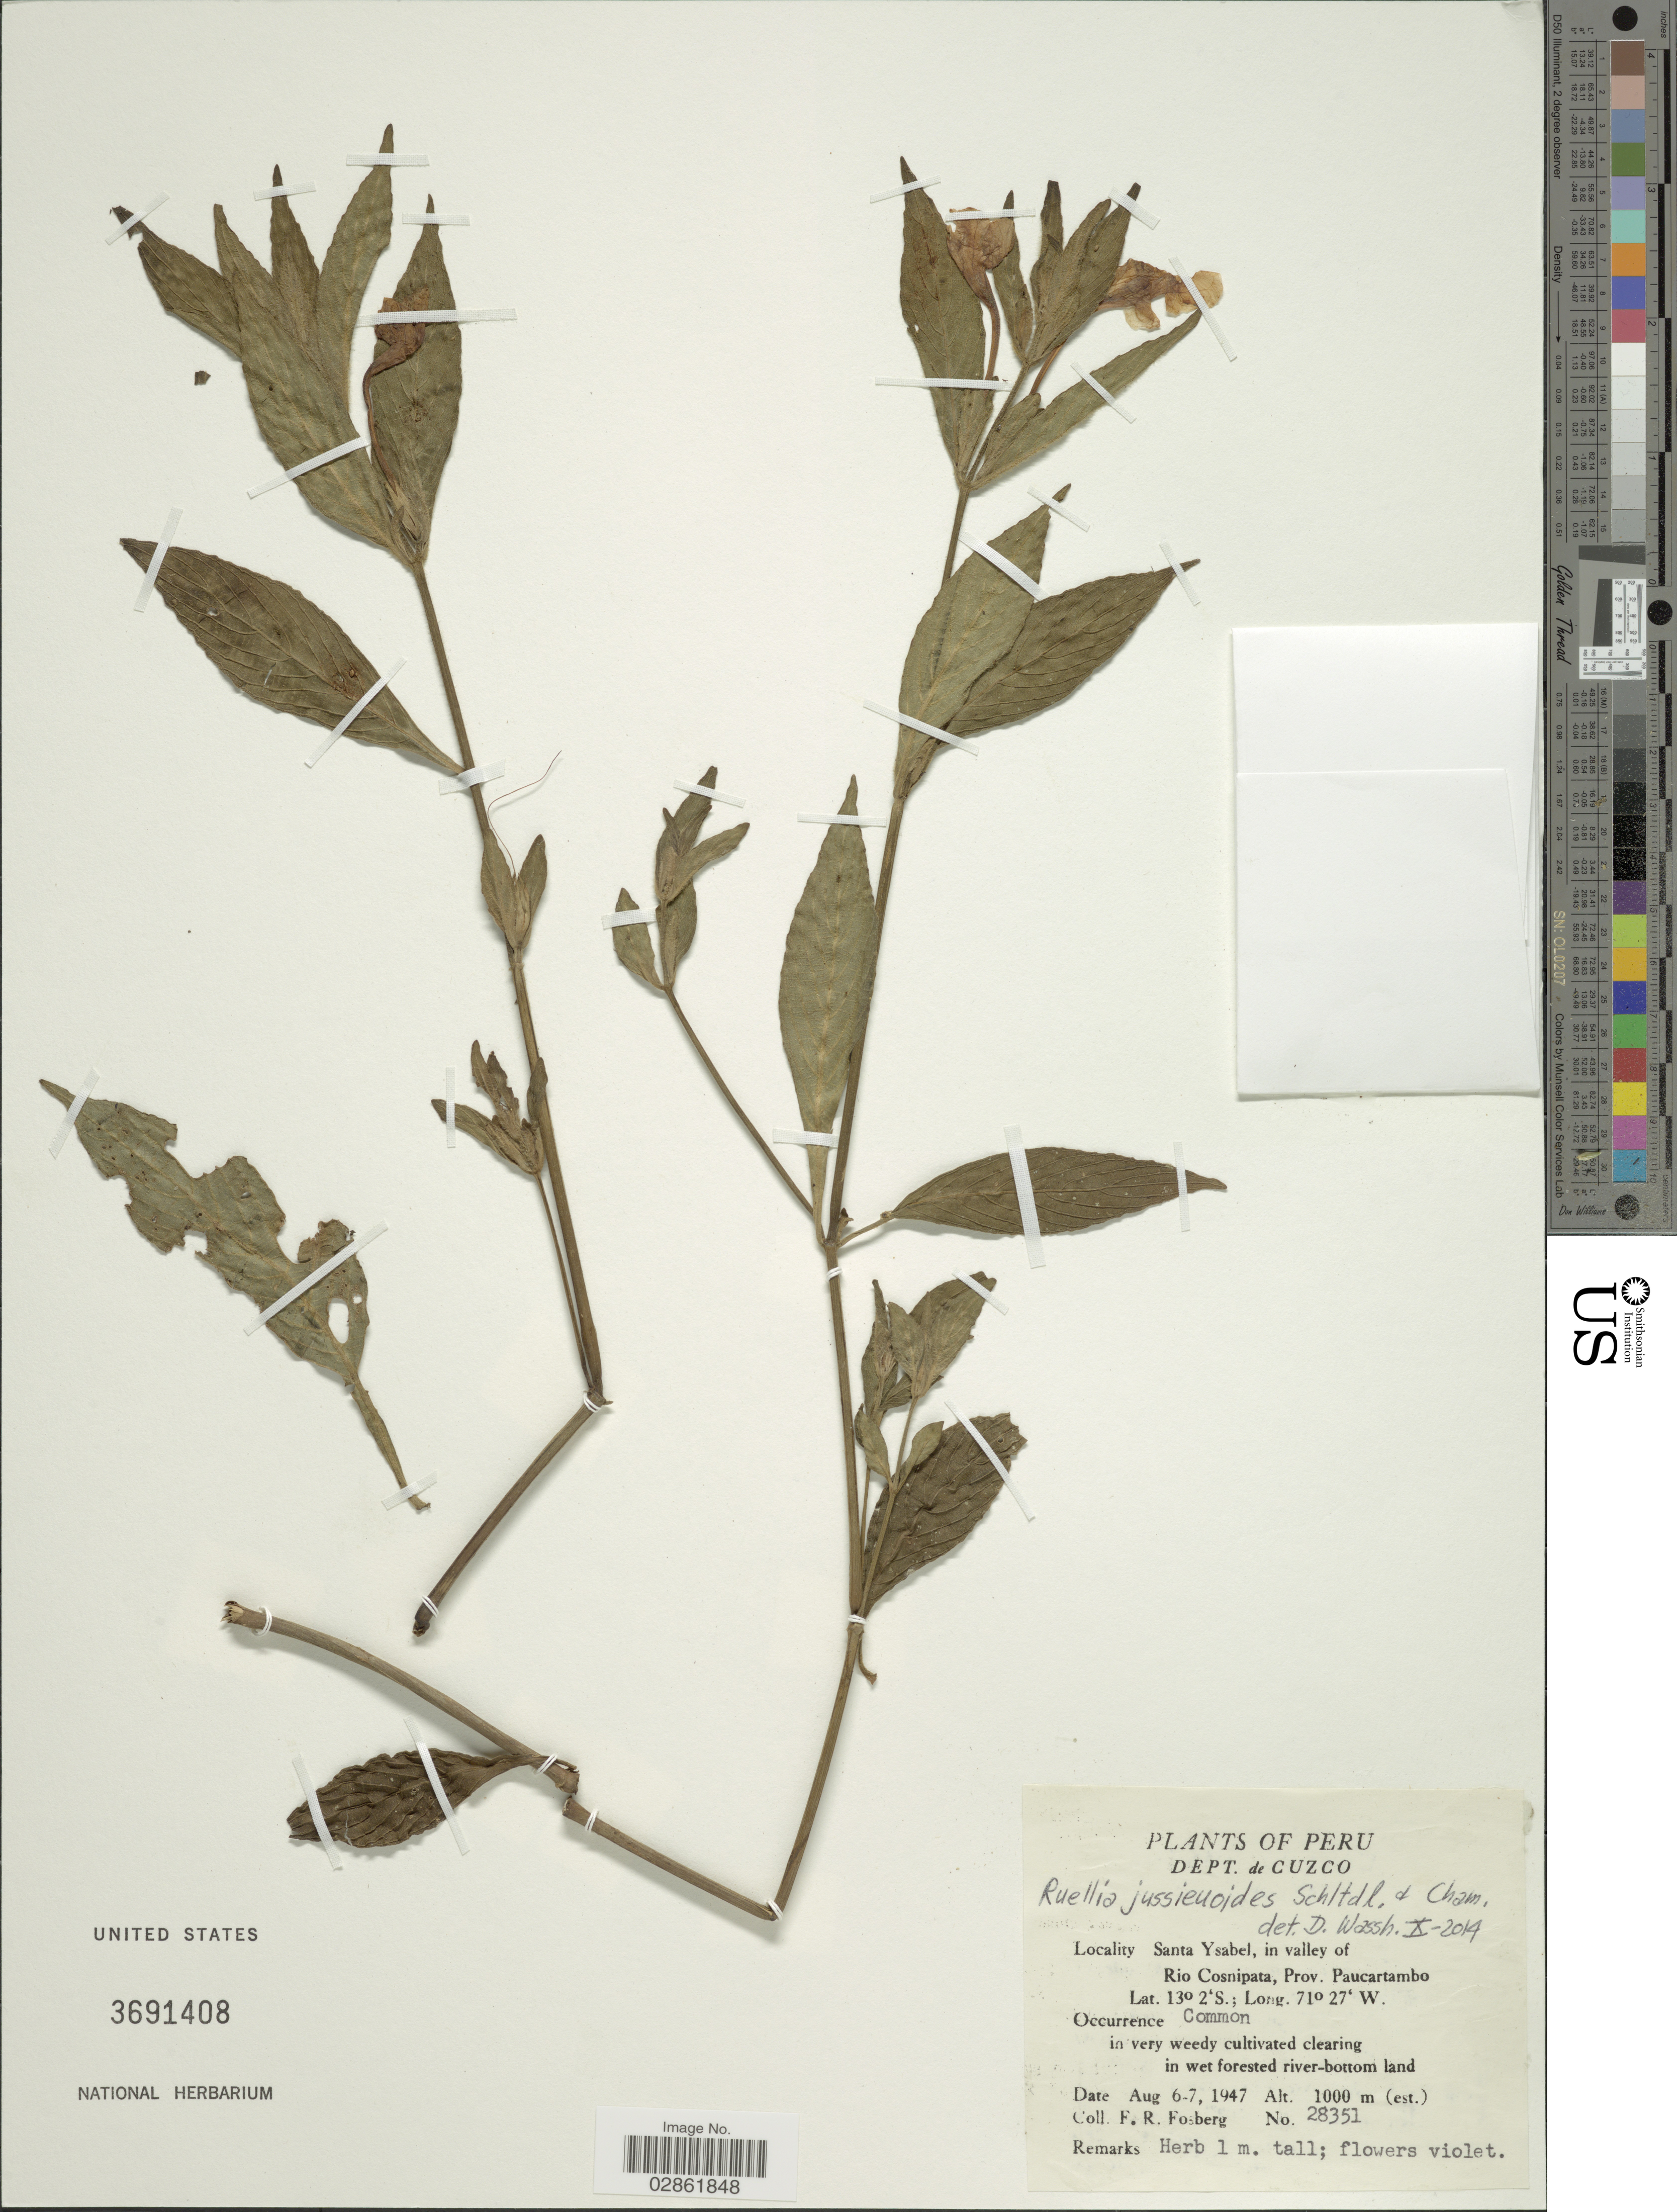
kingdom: Plantae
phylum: Tracheophyta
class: Magnoliopsida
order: Lamiales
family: Acanthaceae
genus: Ruellia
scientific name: Ruellia puri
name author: Mart. ex Nees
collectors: F. R. Fosberg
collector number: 28351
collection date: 1947-08-06/1947-08-07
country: Peru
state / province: Cusco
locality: Dept. de Cuzco, Santa Ysabel, in valley of Rio Cosnipata, Prov. Paucartambo.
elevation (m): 1000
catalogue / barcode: US 3691408